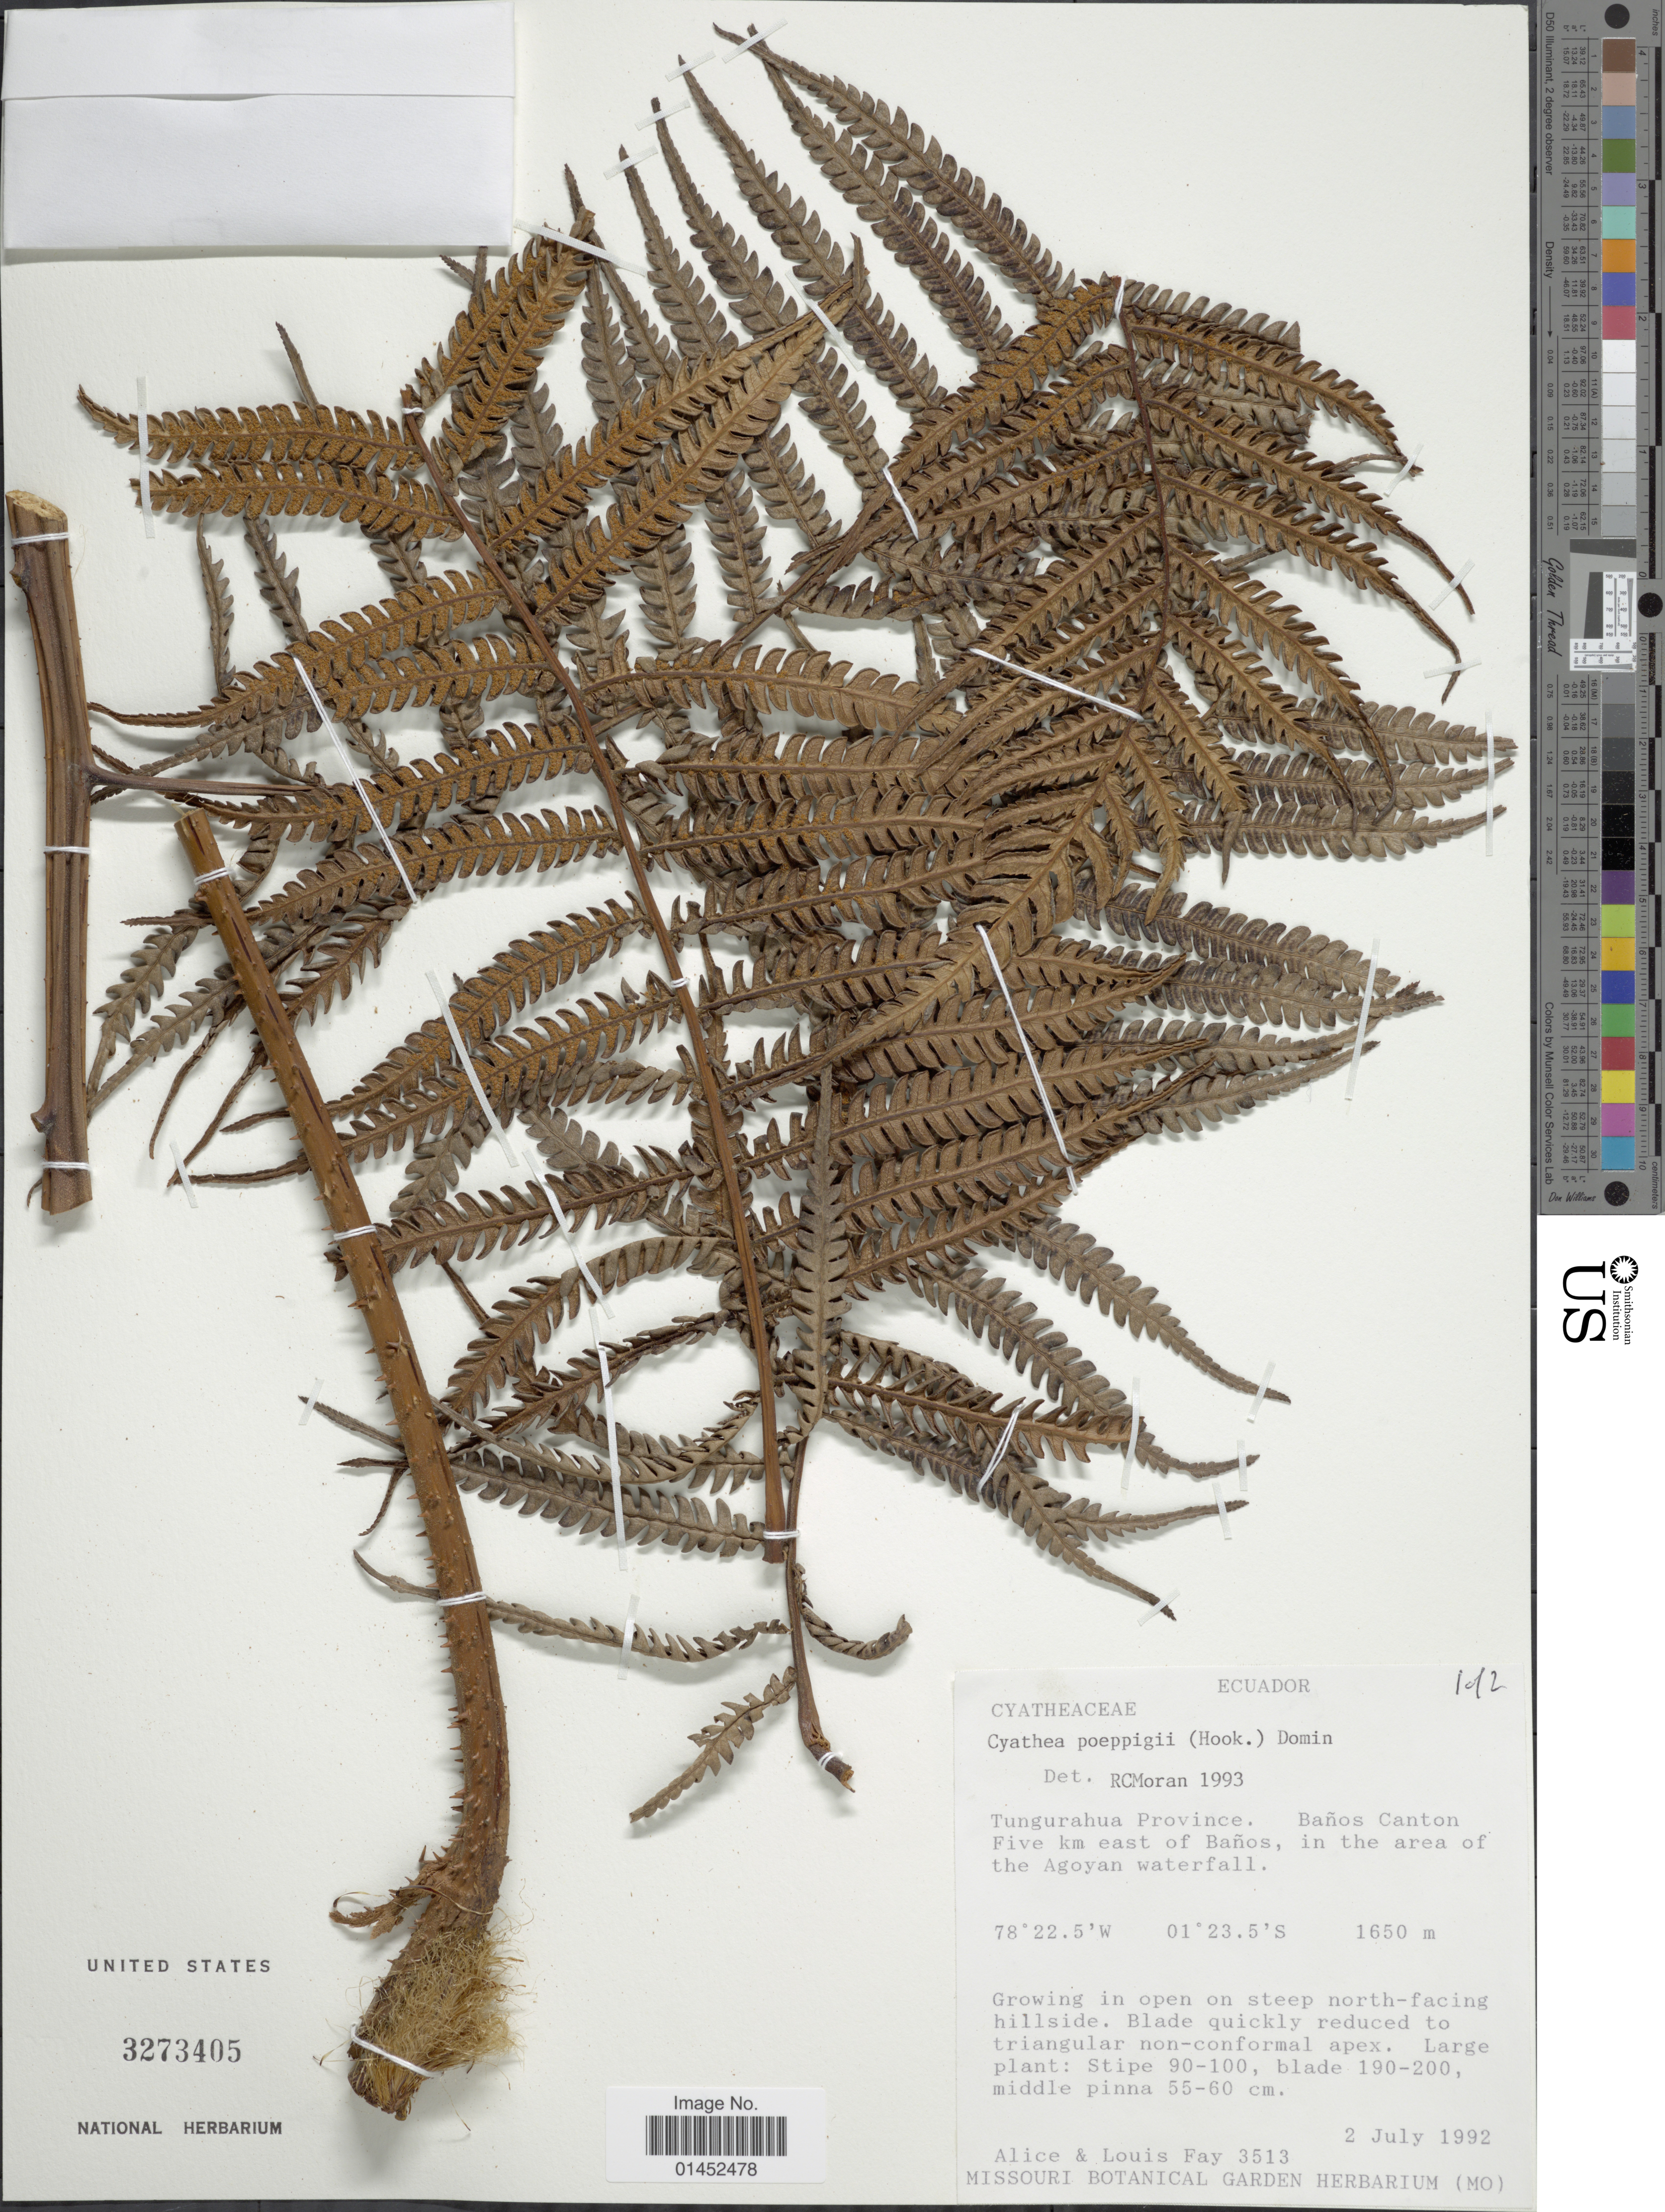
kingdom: Plantae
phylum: Tracheophyta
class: Polypodiopsida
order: Cyatheales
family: Cyatheaceae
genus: Cyathea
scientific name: Cyathea poeppigii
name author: (Hook.) Domin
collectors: A. Fay & L. Fay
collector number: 3513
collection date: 1992-07-02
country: Ecuador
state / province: Tungurahua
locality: Baños Canton Five km east of Baños, in the area of the Agoyan waterfall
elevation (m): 1650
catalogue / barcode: US 3273405